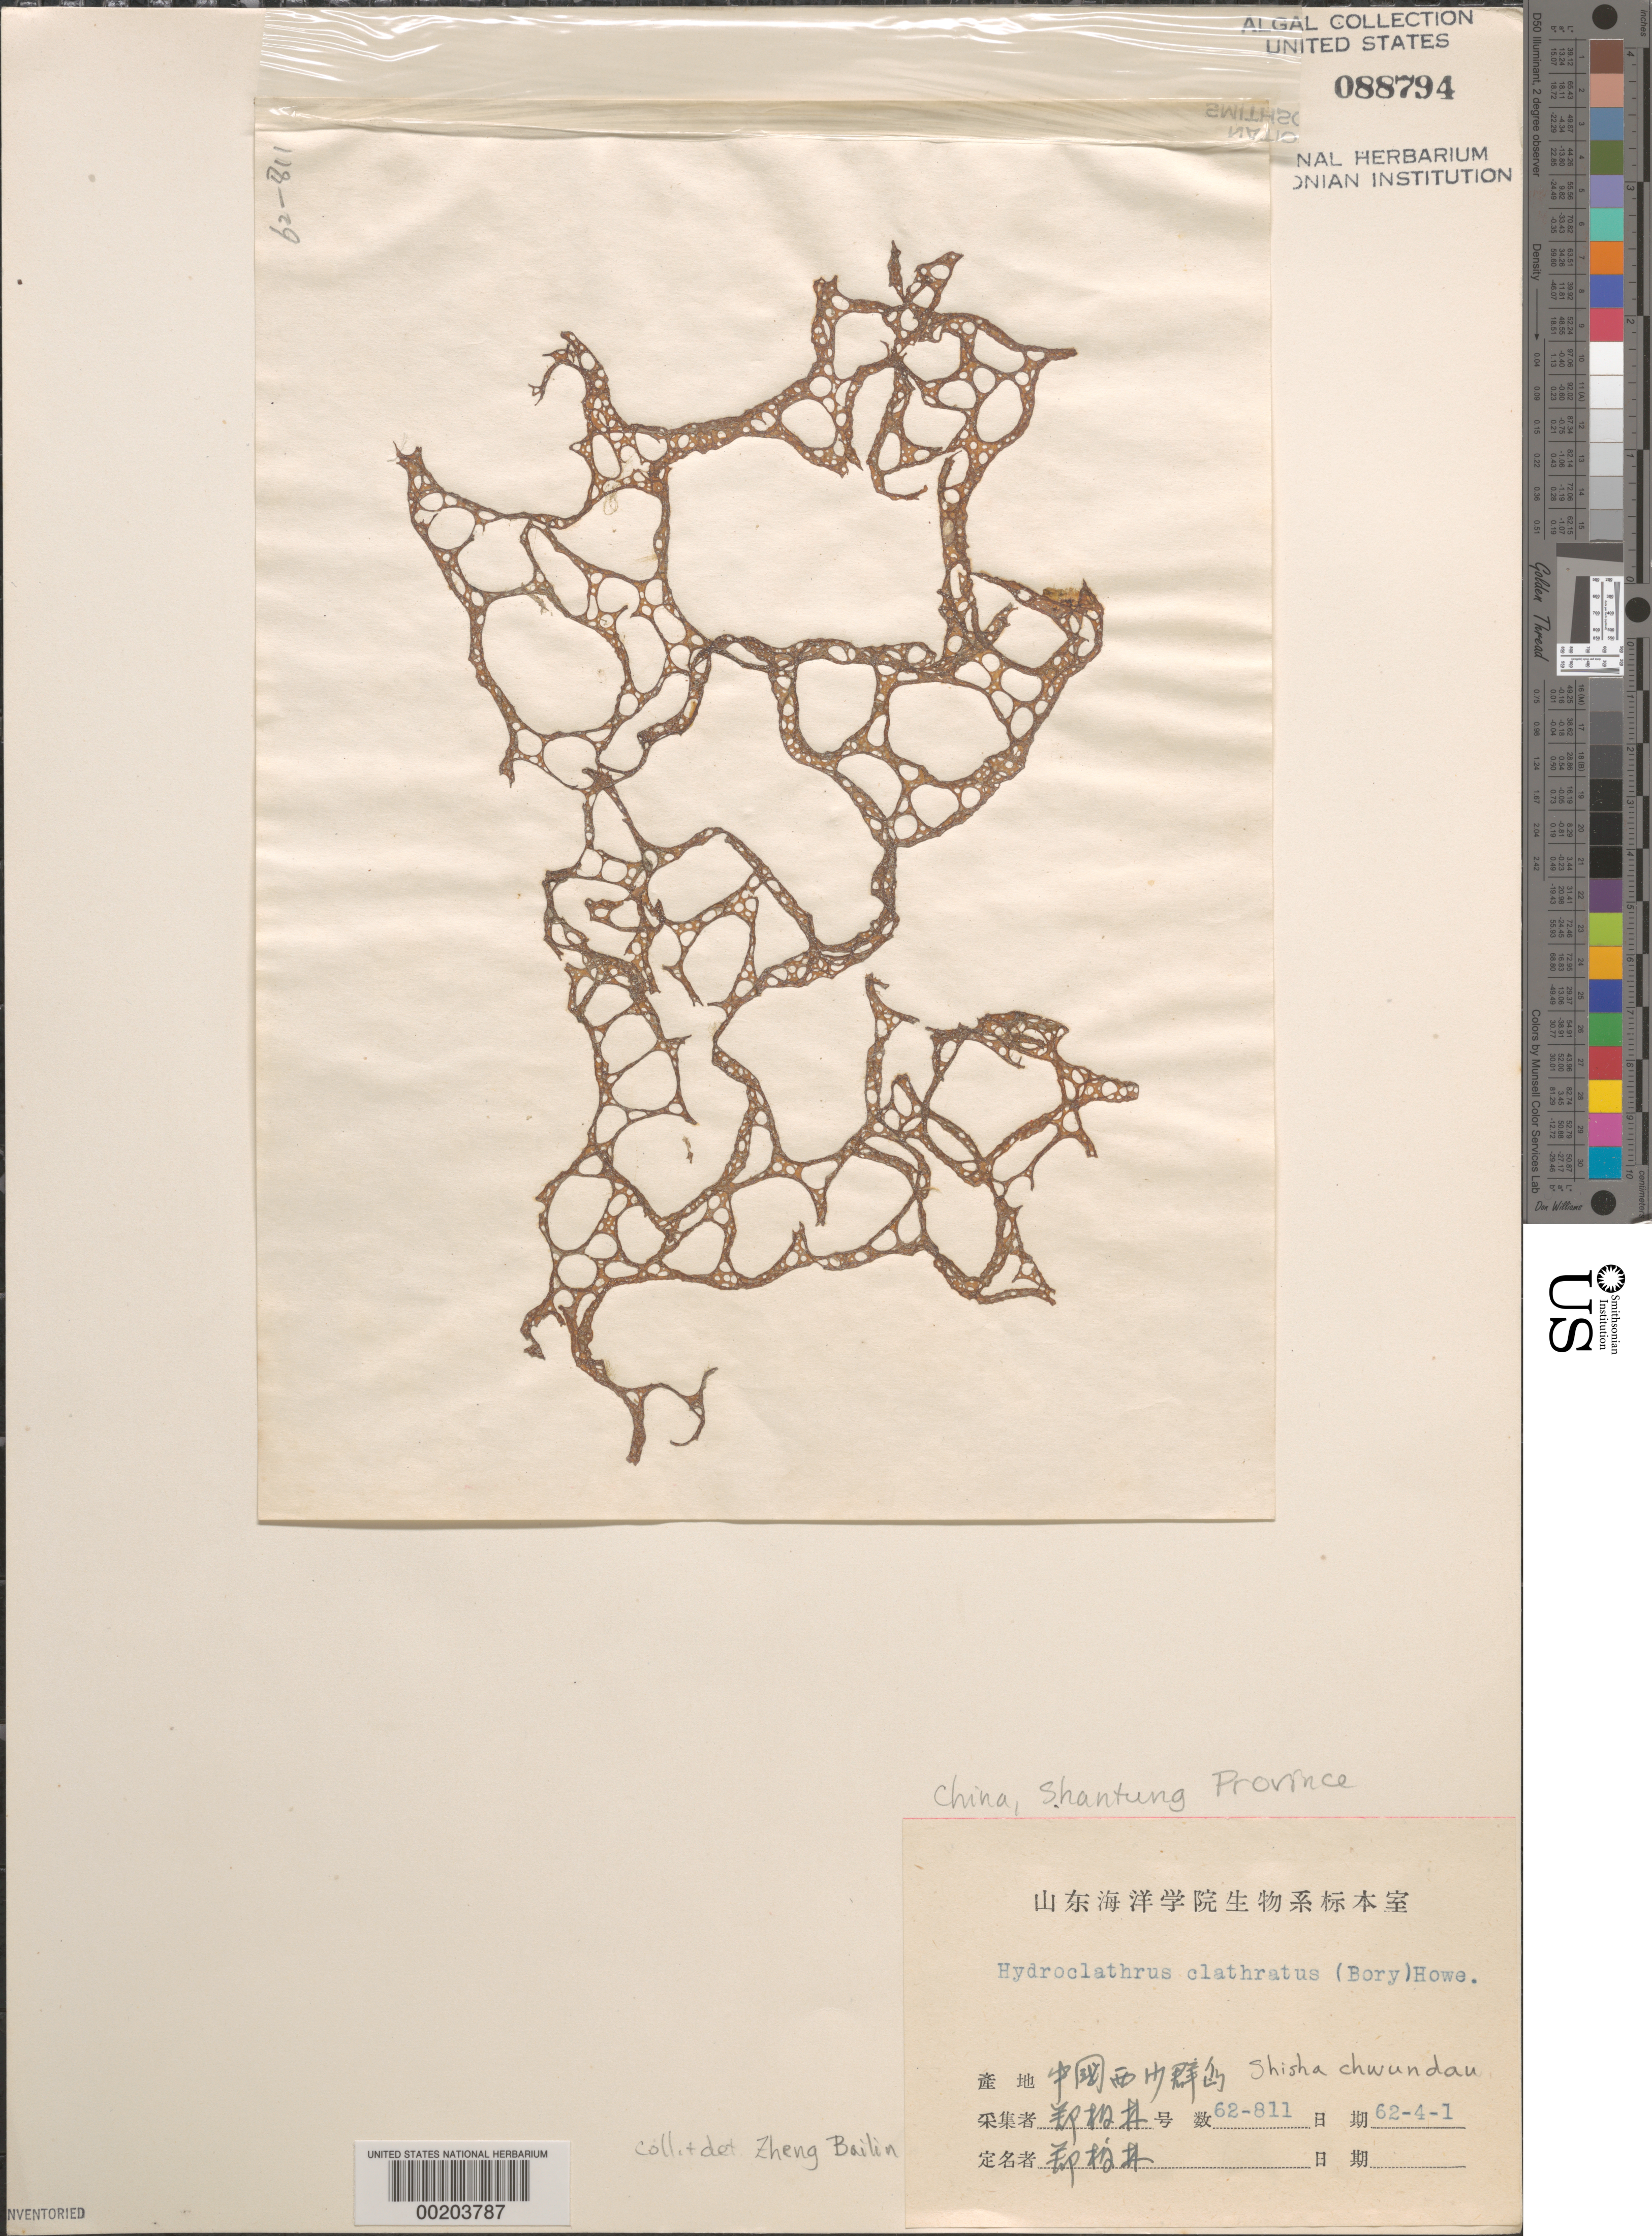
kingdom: Chromista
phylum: Ochrophyta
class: Phaeophyceae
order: Scytosiphonales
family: Scytosiphonaceae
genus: Hydroclathrus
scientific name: Hydroclathrus clathratus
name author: (C. Agardh) M. Howe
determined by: Bailin, Z.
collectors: Z. Bailin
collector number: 62-811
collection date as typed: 01 Apr 1962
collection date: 1962-04-01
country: China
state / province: Shandong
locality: Shisha Chwundau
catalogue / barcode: US 88794